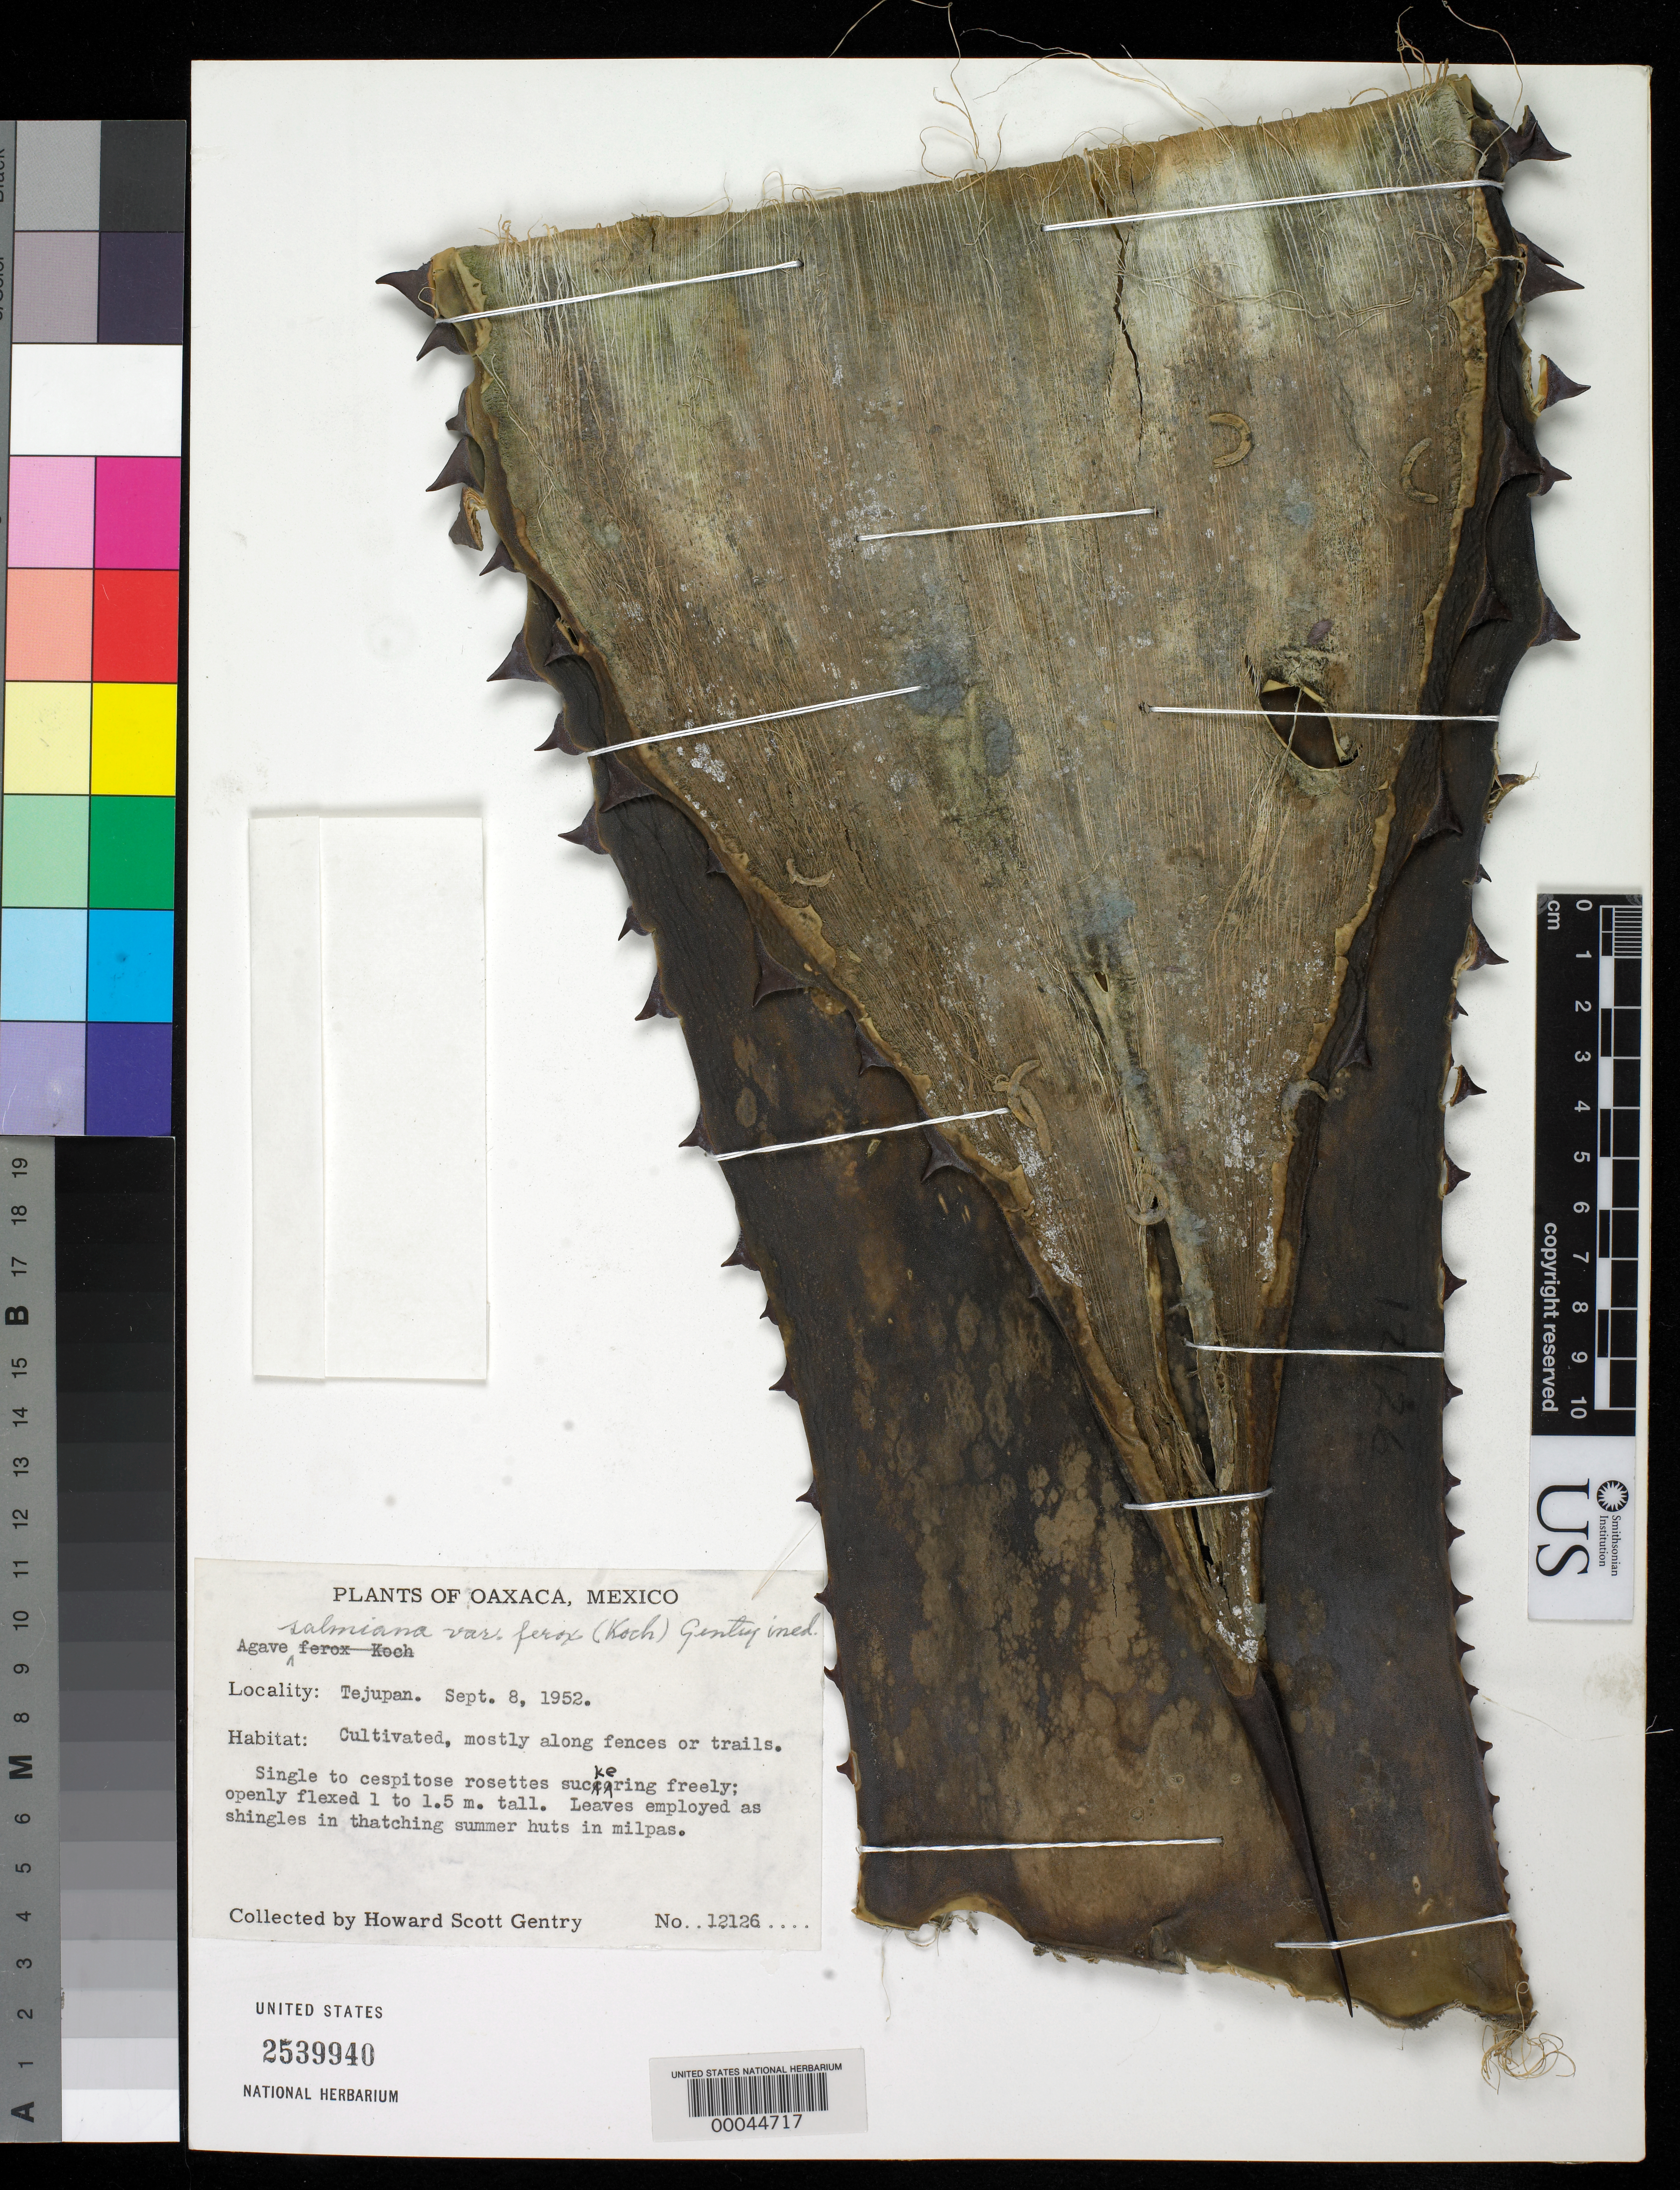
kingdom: Plantae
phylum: Tracheophyta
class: Liliopsida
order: Asparagales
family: Asparagaceae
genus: Agave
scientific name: Agave salmiana var. ferox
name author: (K. Koch) Gentry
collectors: H. S. Gentry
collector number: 12126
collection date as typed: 08 Sep 1952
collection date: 1952-09-08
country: Mexico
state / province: Oaxaca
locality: Tejupan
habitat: Cultivate, mostly along fences or trails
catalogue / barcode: US 2539940